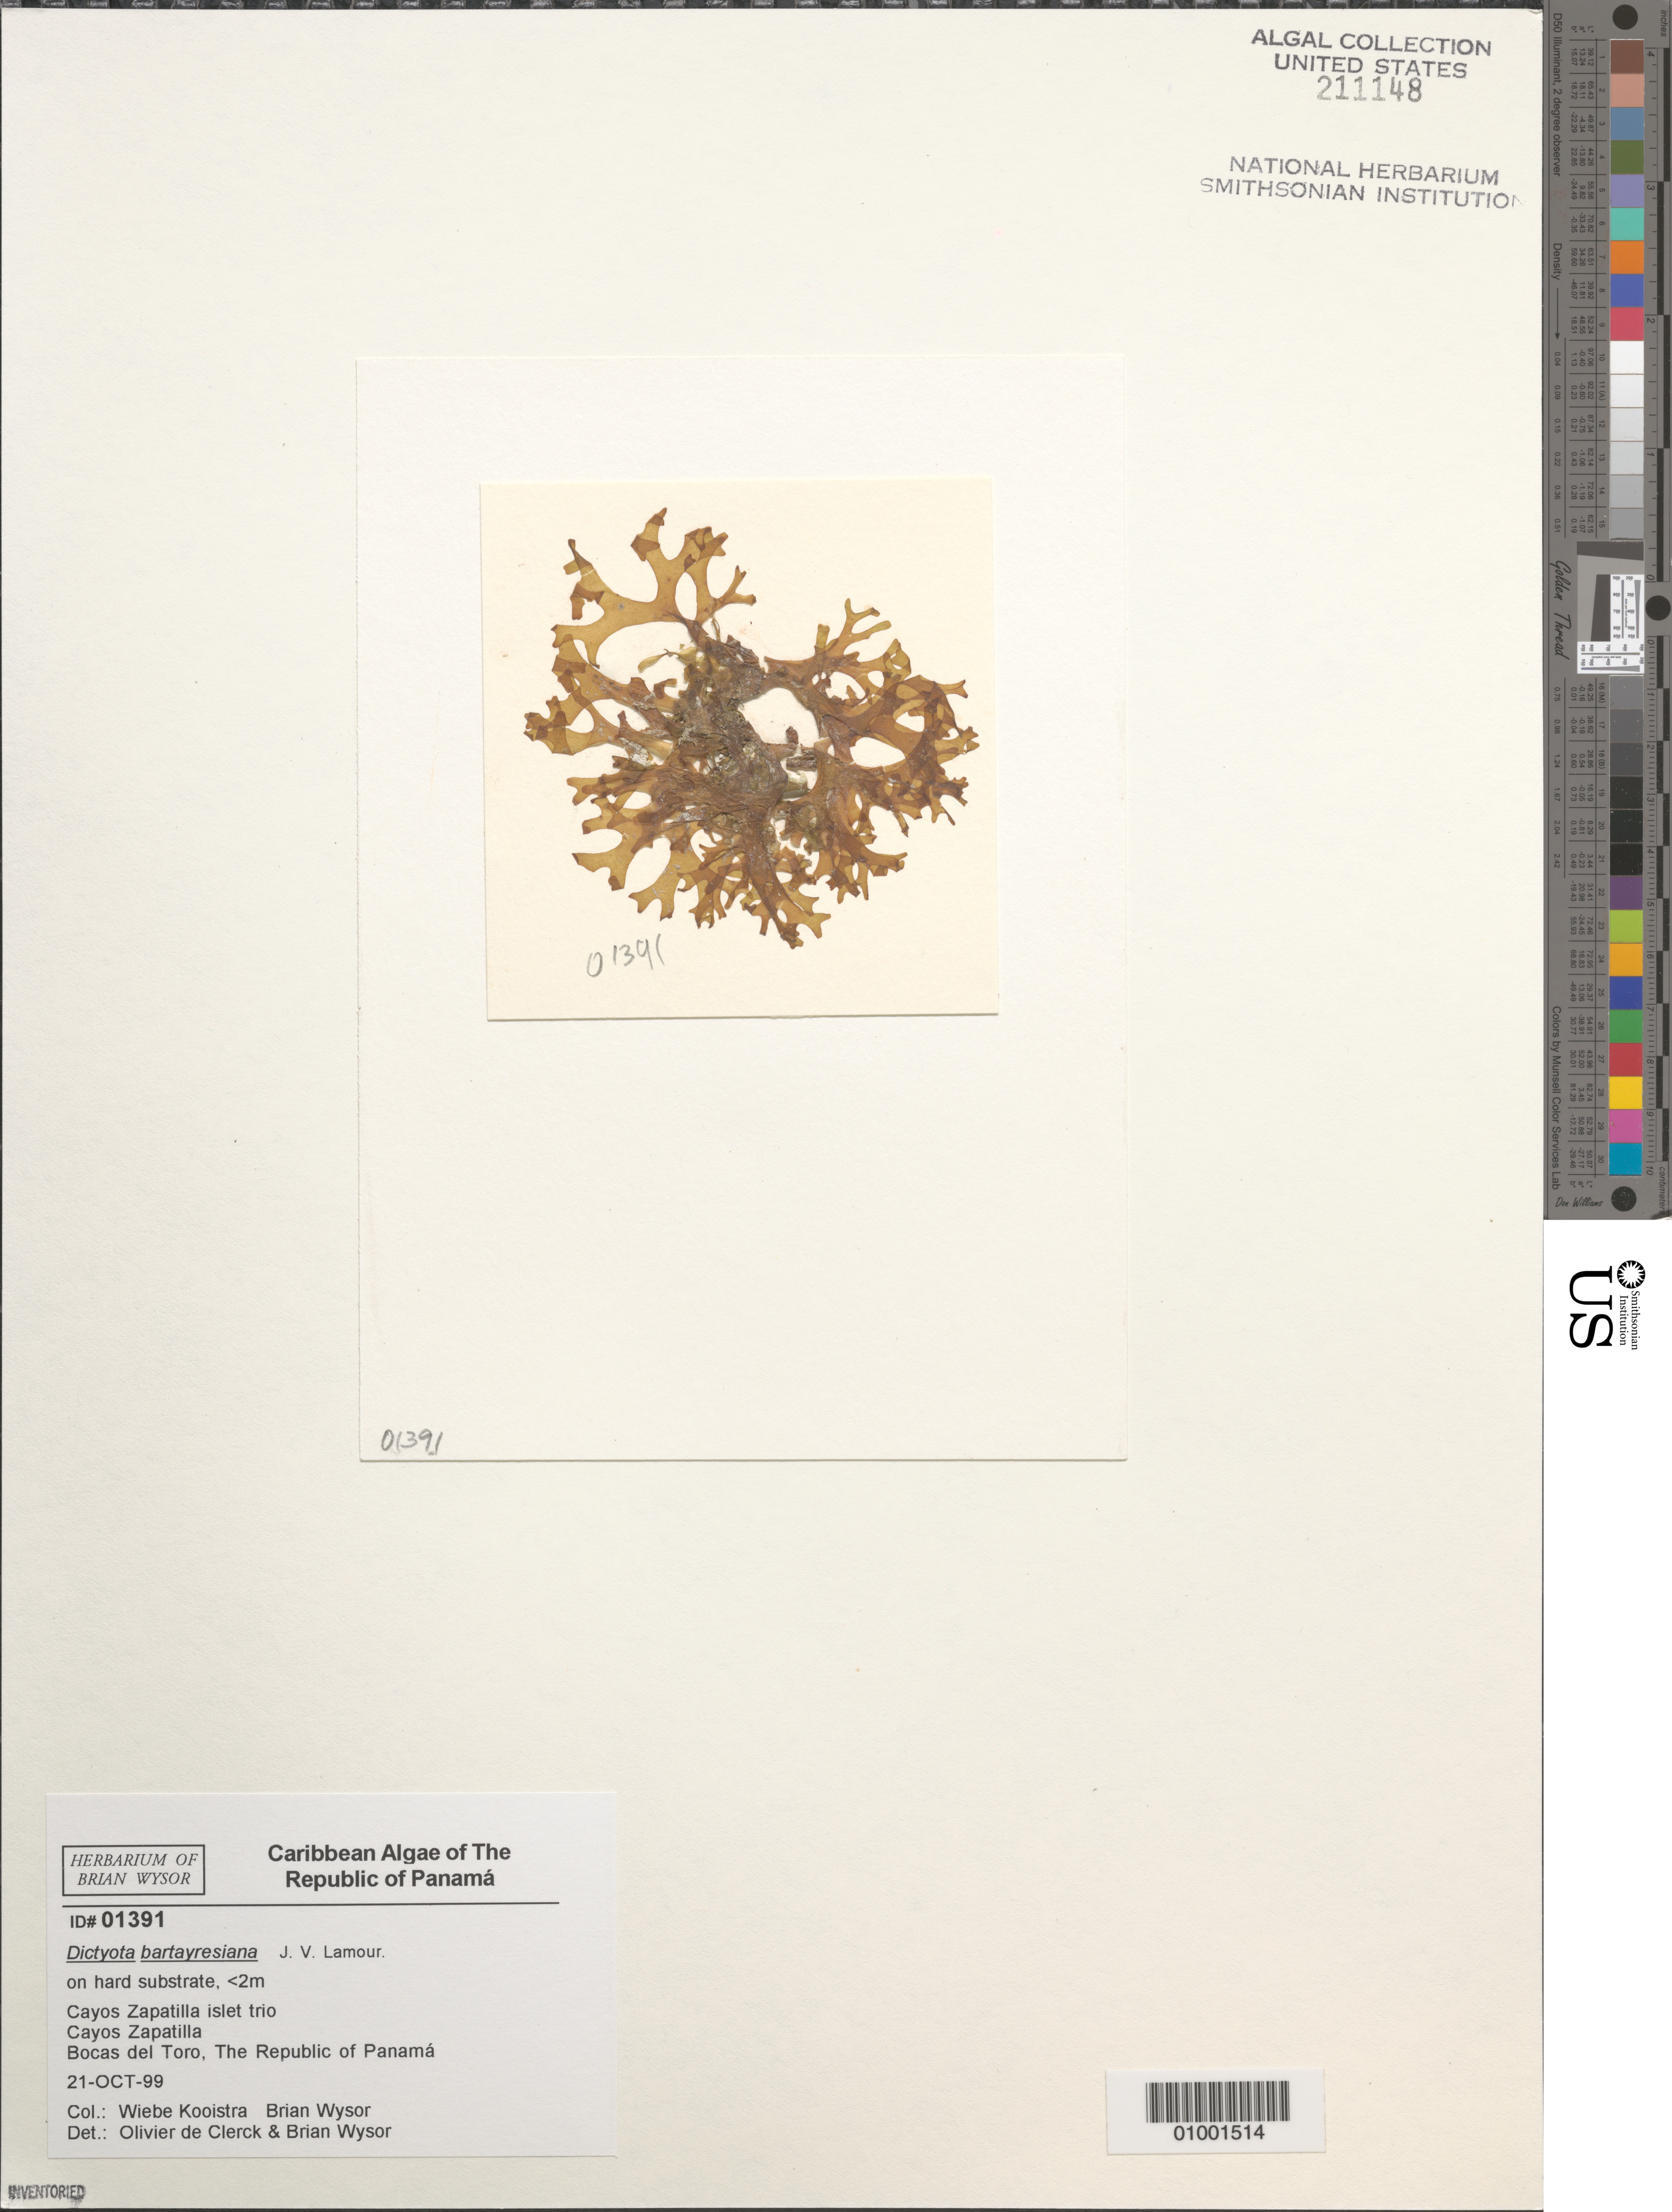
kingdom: Chromista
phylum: Ochrophyta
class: Phaeophyceae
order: Dictyotales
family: Dictyotaceae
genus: Dictyota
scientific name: Dictyota bartayresiana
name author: J.V.Lamouroux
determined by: de Clerck, O.; Wysor, B.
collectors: B. Wysor & W. Kooistra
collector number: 01391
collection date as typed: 21 Oct 1999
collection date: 1999-10-21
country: Panama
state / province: Bocas del Toro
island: Cayos Zapatilla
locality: Islet trio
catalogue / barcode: US 211148